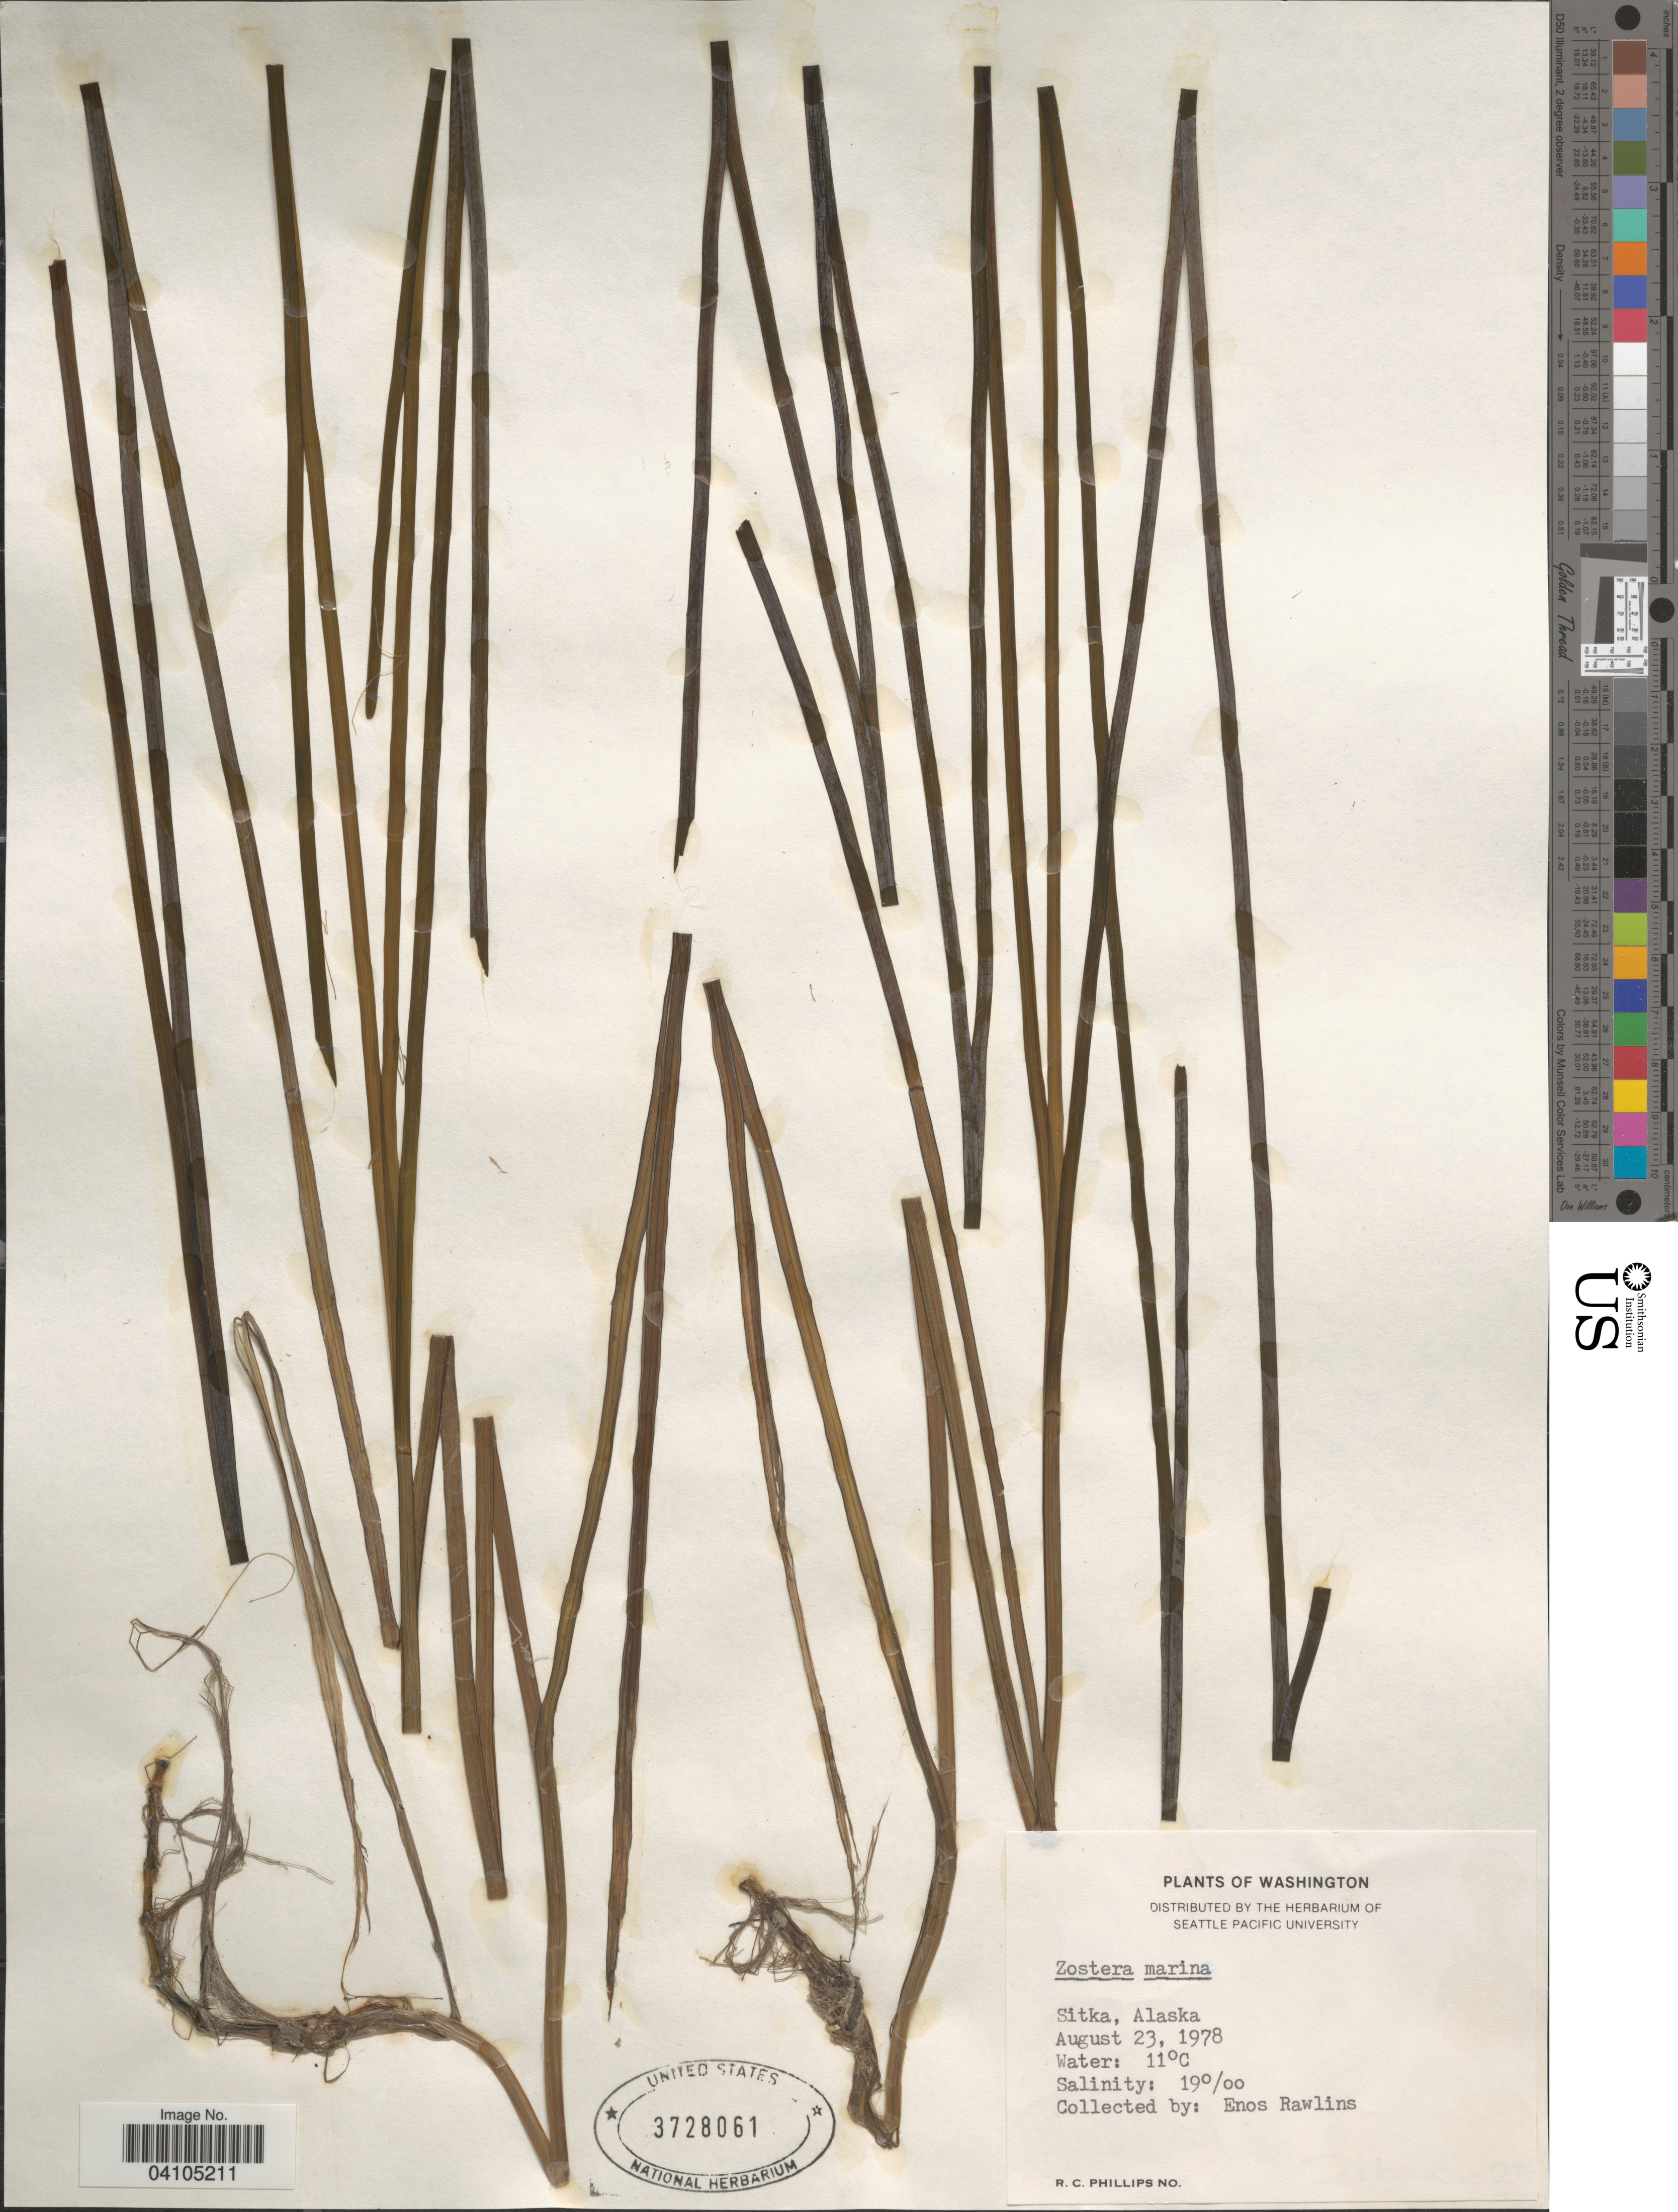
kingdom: Plantae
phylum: Tracheophyta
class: Liliopsida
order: Alismatales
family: Zosteraceae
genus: Zostera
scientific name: Zostera marina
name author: L.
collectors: E. Rawlins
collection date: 1978-08-23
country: United States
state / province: Alaska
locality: Sitka.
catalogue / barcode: US 3728061